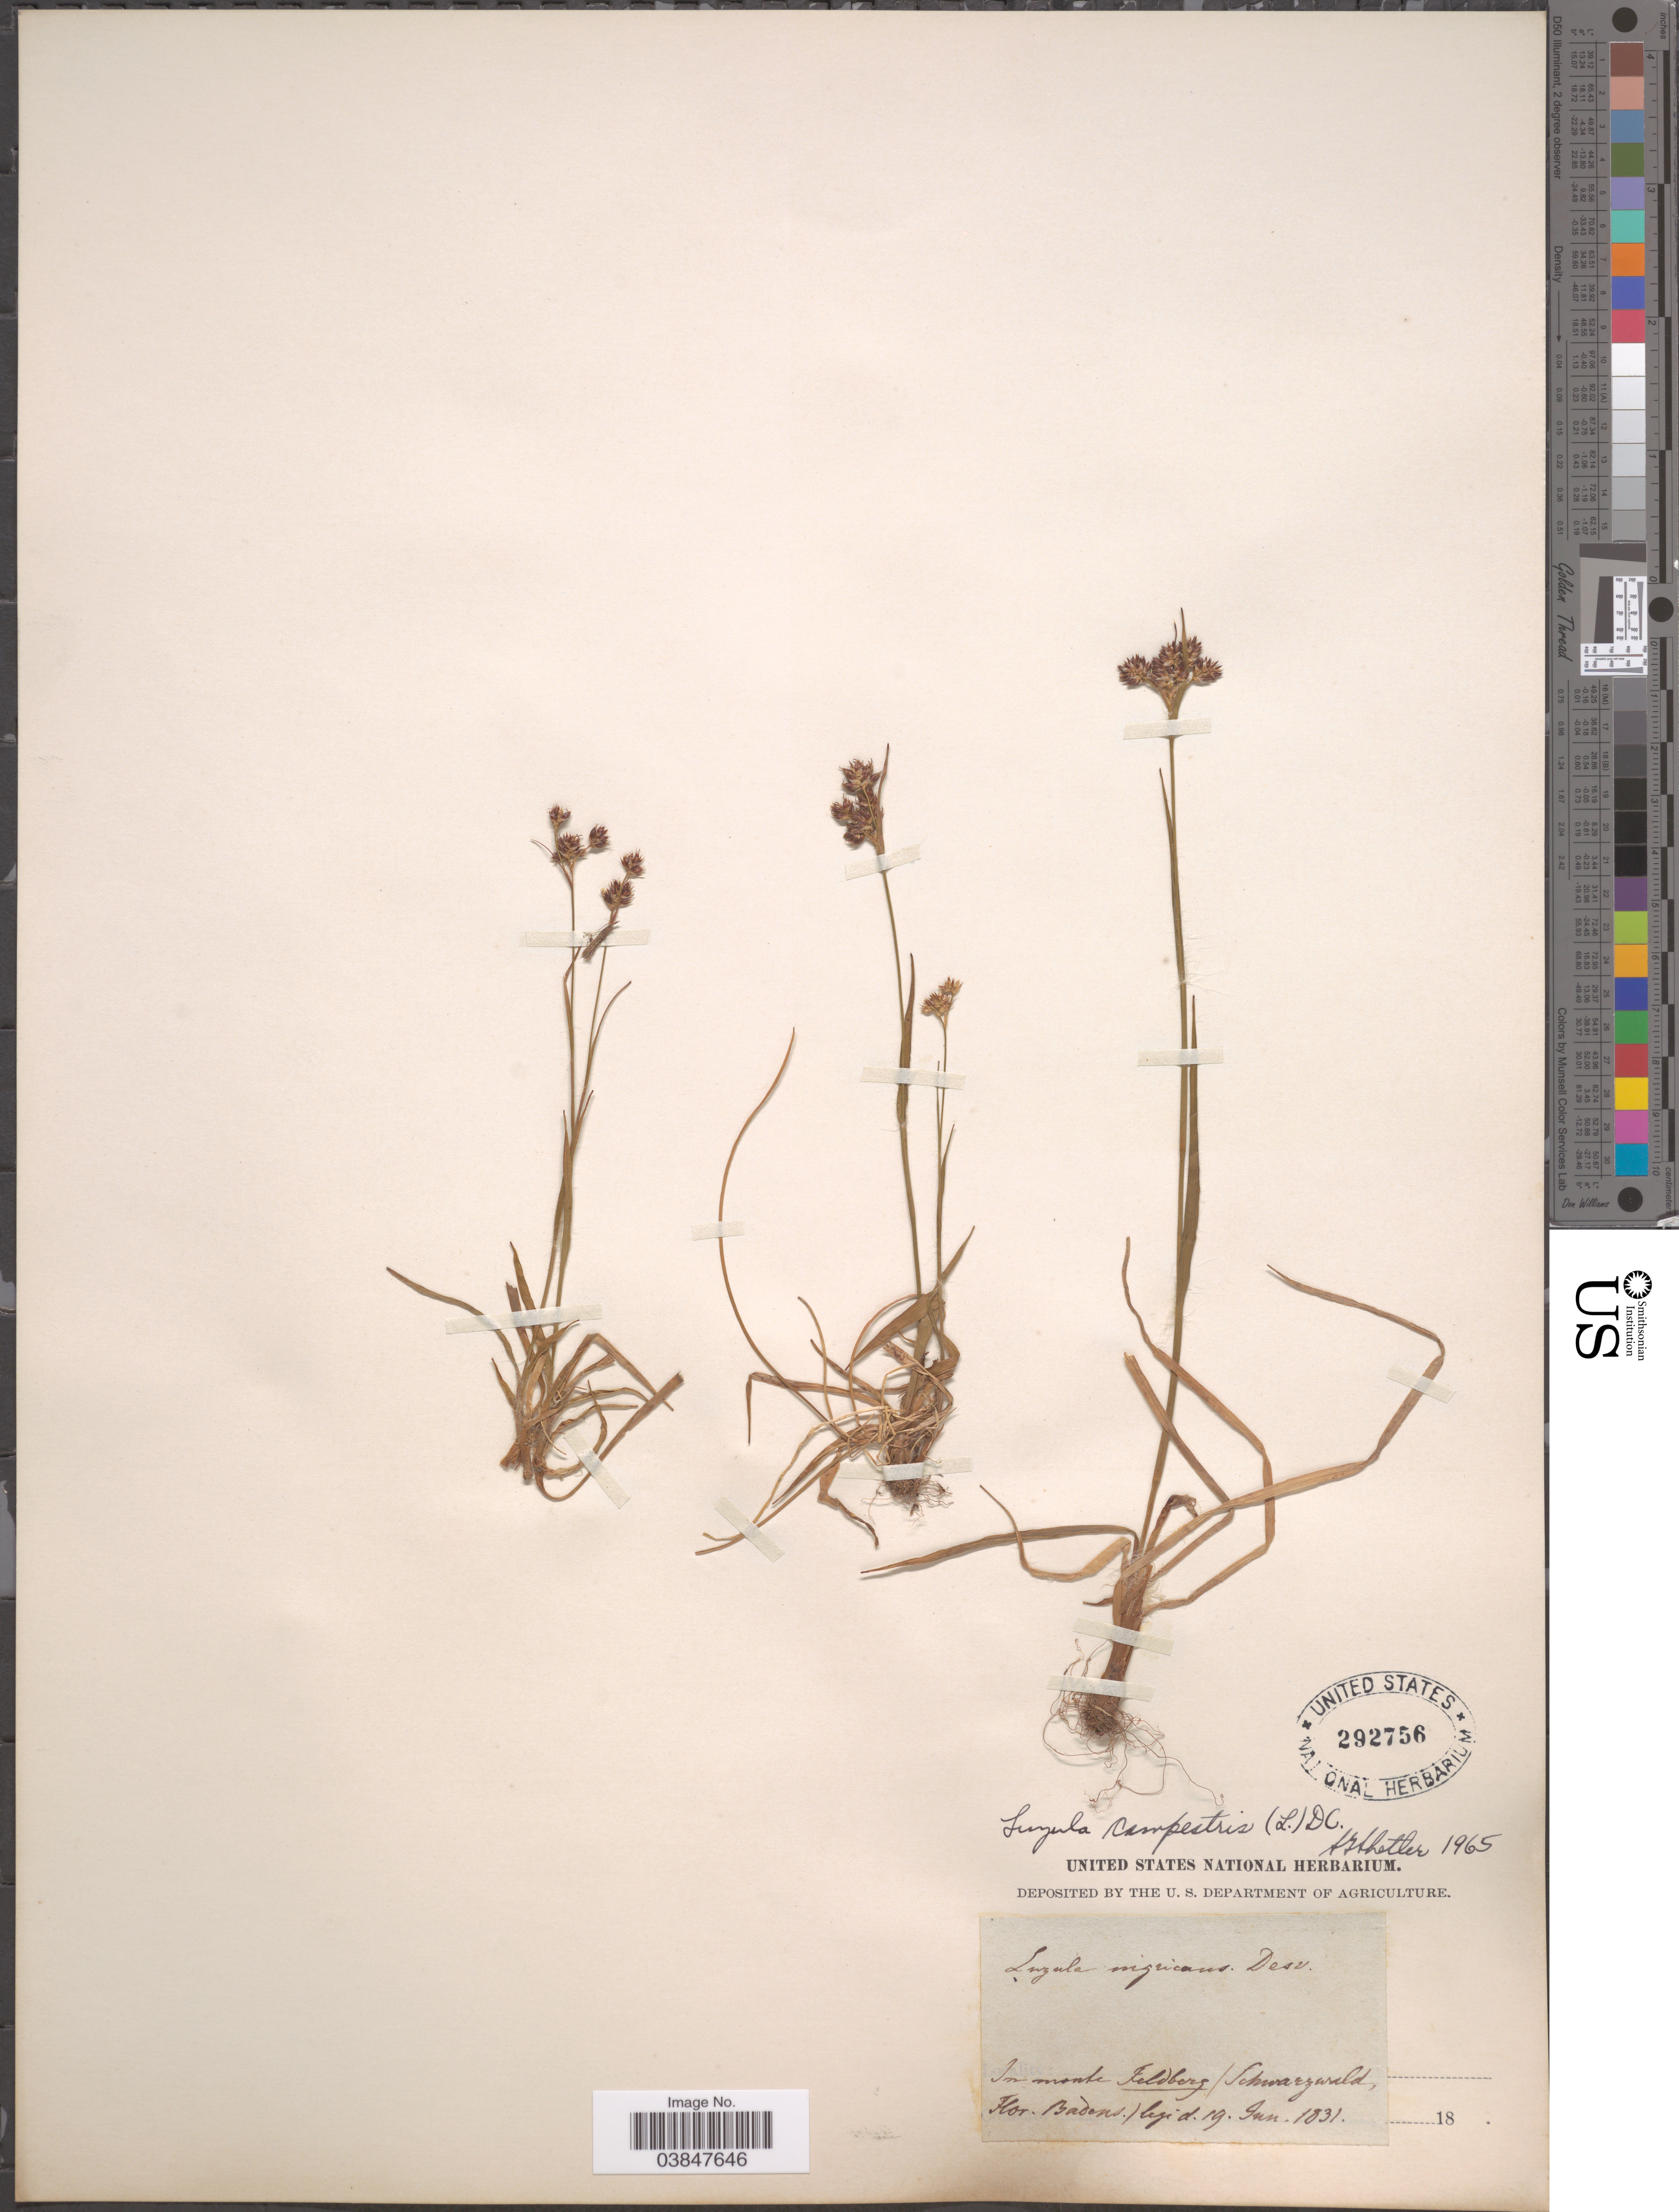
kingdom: Plantae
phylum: Tracheophyta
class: Liliopsida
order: Poales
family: Juncaceae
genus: Luzula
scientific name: Luzula campestris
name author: (L.) DC.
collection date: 1831-06-19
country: Germany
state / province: Baden-Württemberg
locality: In monte Feldberg (Schwarzwald, Flor. Badens).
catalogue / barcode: US 292756